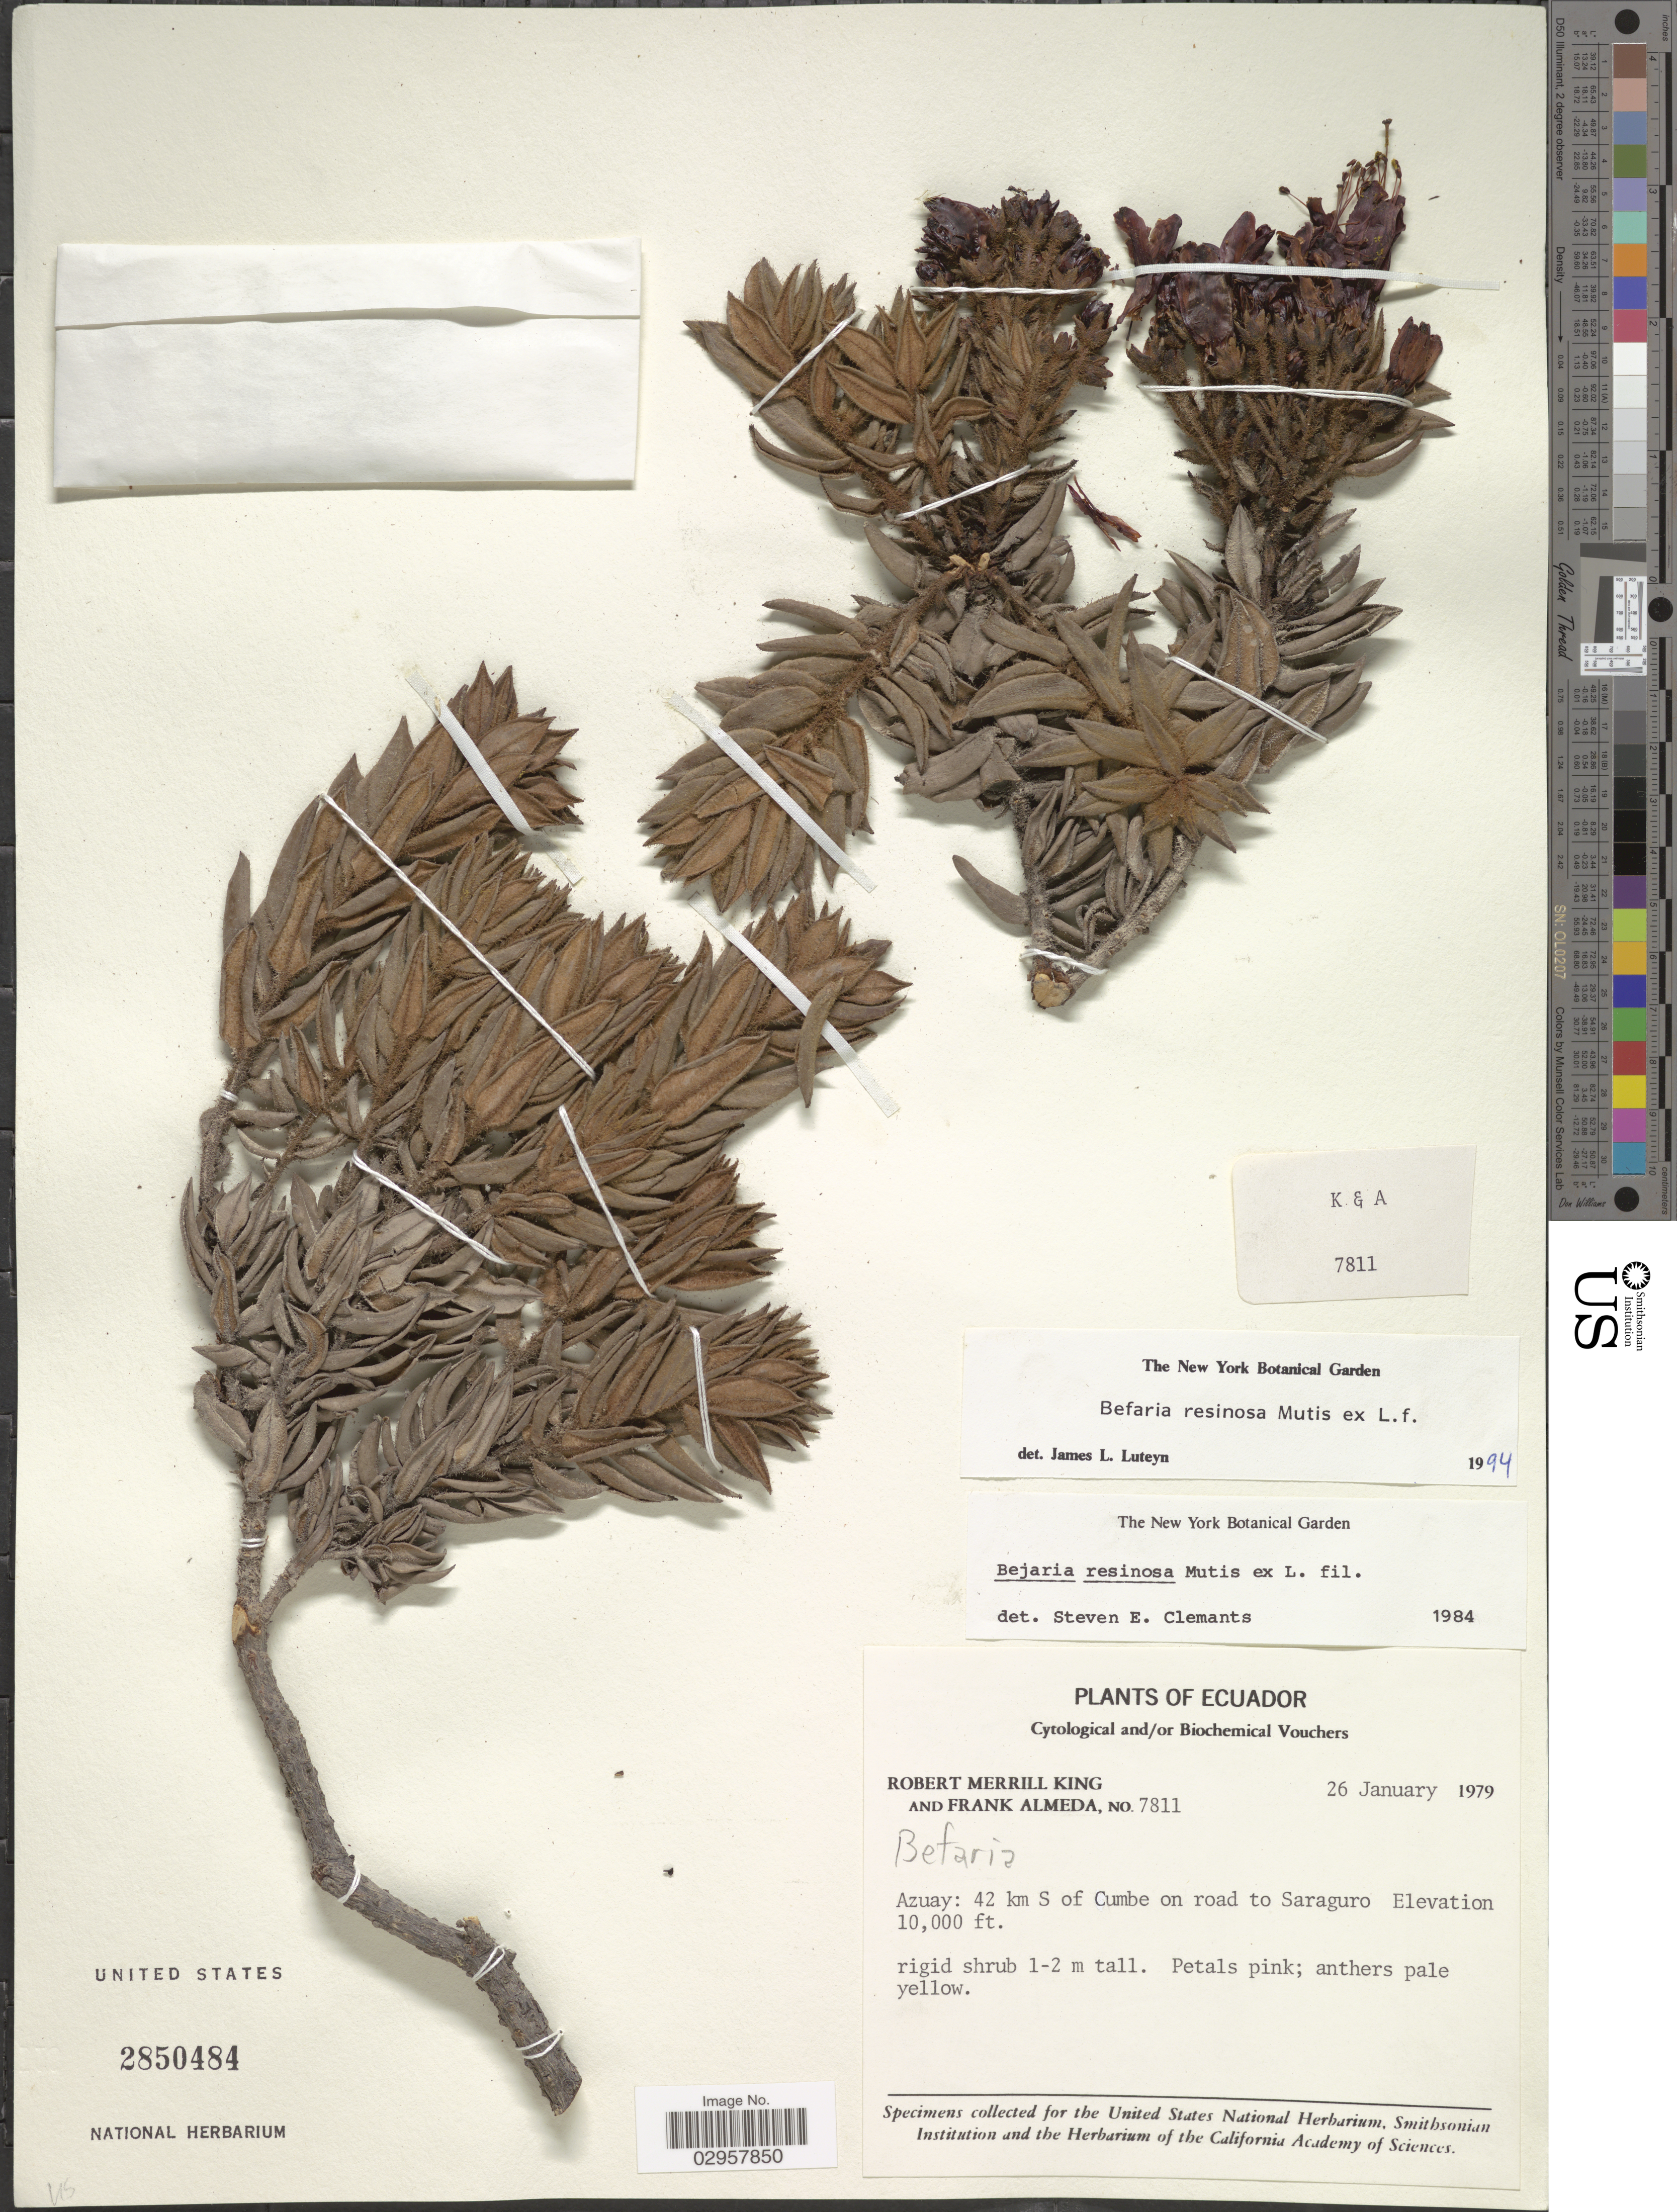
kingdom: Plantae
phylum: Tracheophyta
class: Magnoliopsida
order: Ericales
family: Ericaceae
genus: Befaria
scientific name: Befaria resinosa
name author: Mutis ex L. f.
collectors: R. M. King & F. Almeda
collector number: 7811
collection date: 1979-01-26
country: Ecuador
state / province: Azuay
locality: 42 km S of Cumbe on road to Saraguro.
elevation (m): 3048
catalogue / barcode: US 2850484